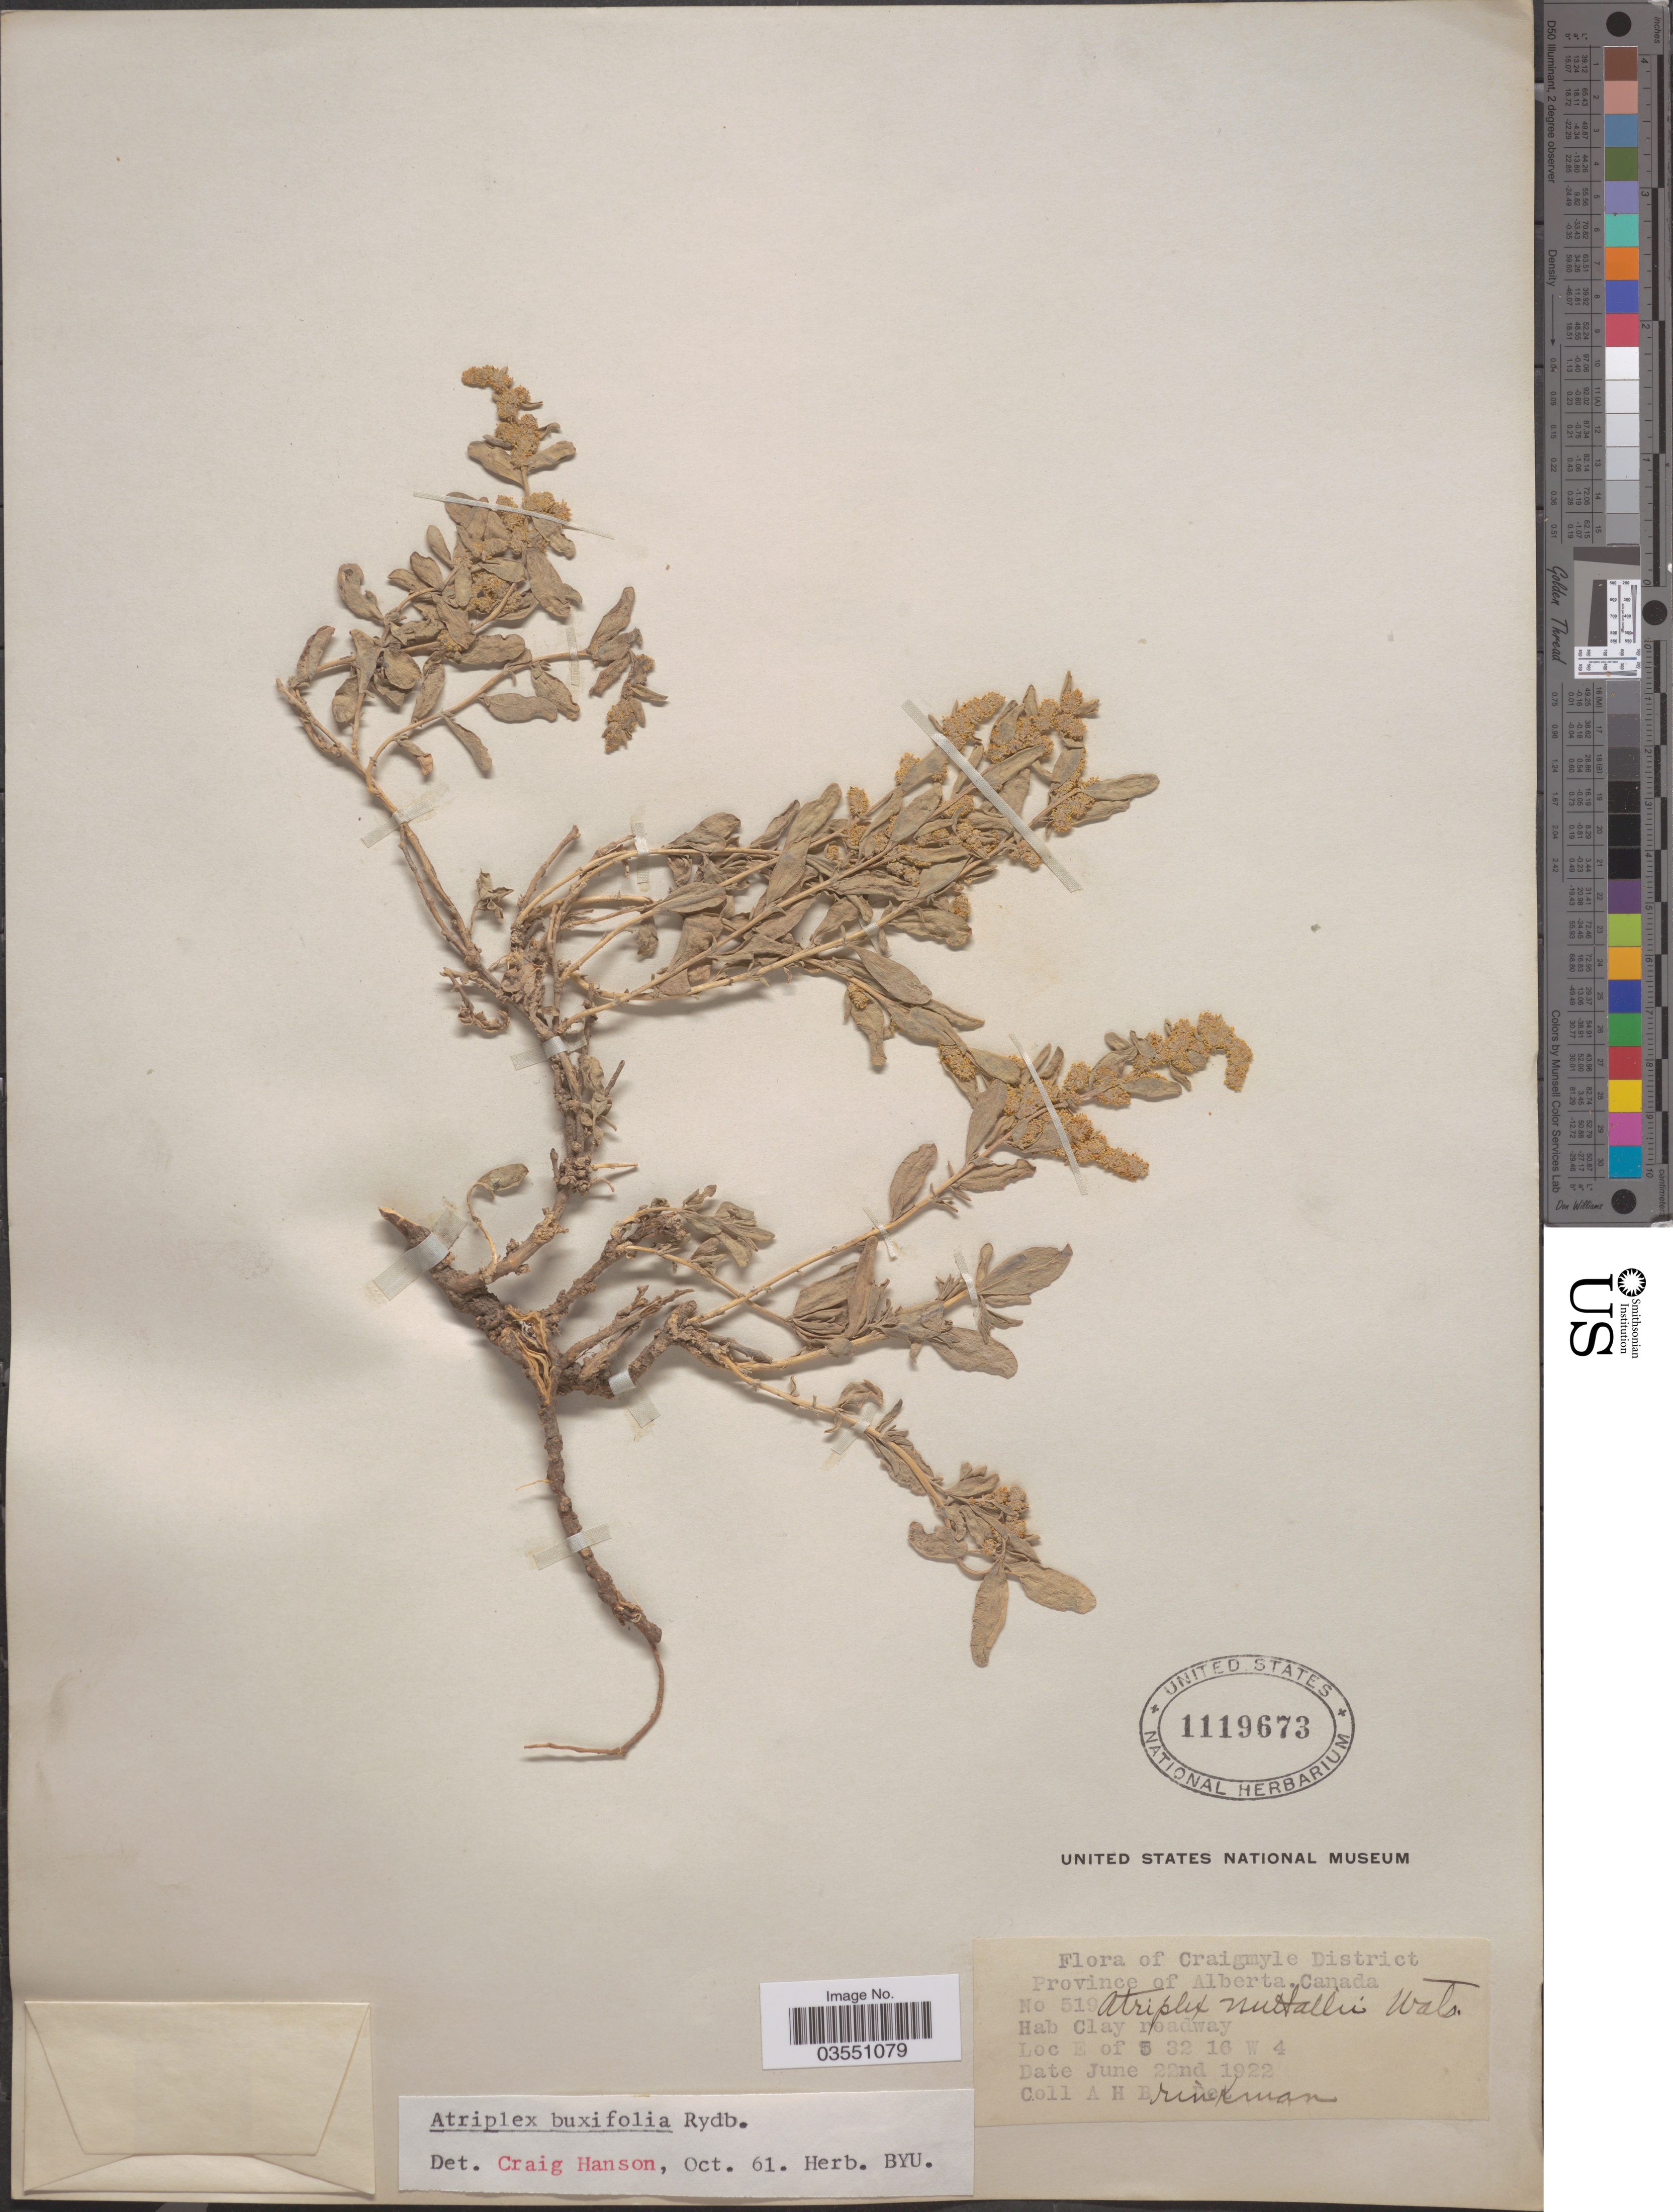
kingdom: Plantae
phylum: Tracheophyta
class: Magnoliopsida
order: Caryophyllales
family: Amaranthaceae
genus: Atriplex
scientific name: Atriplex buxifolia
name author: Rydb.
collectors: A. Brinkman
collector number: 519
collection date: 1922-06-22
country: Canada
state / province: Alberta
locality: Craigmyle District.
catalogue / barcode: US 1119673